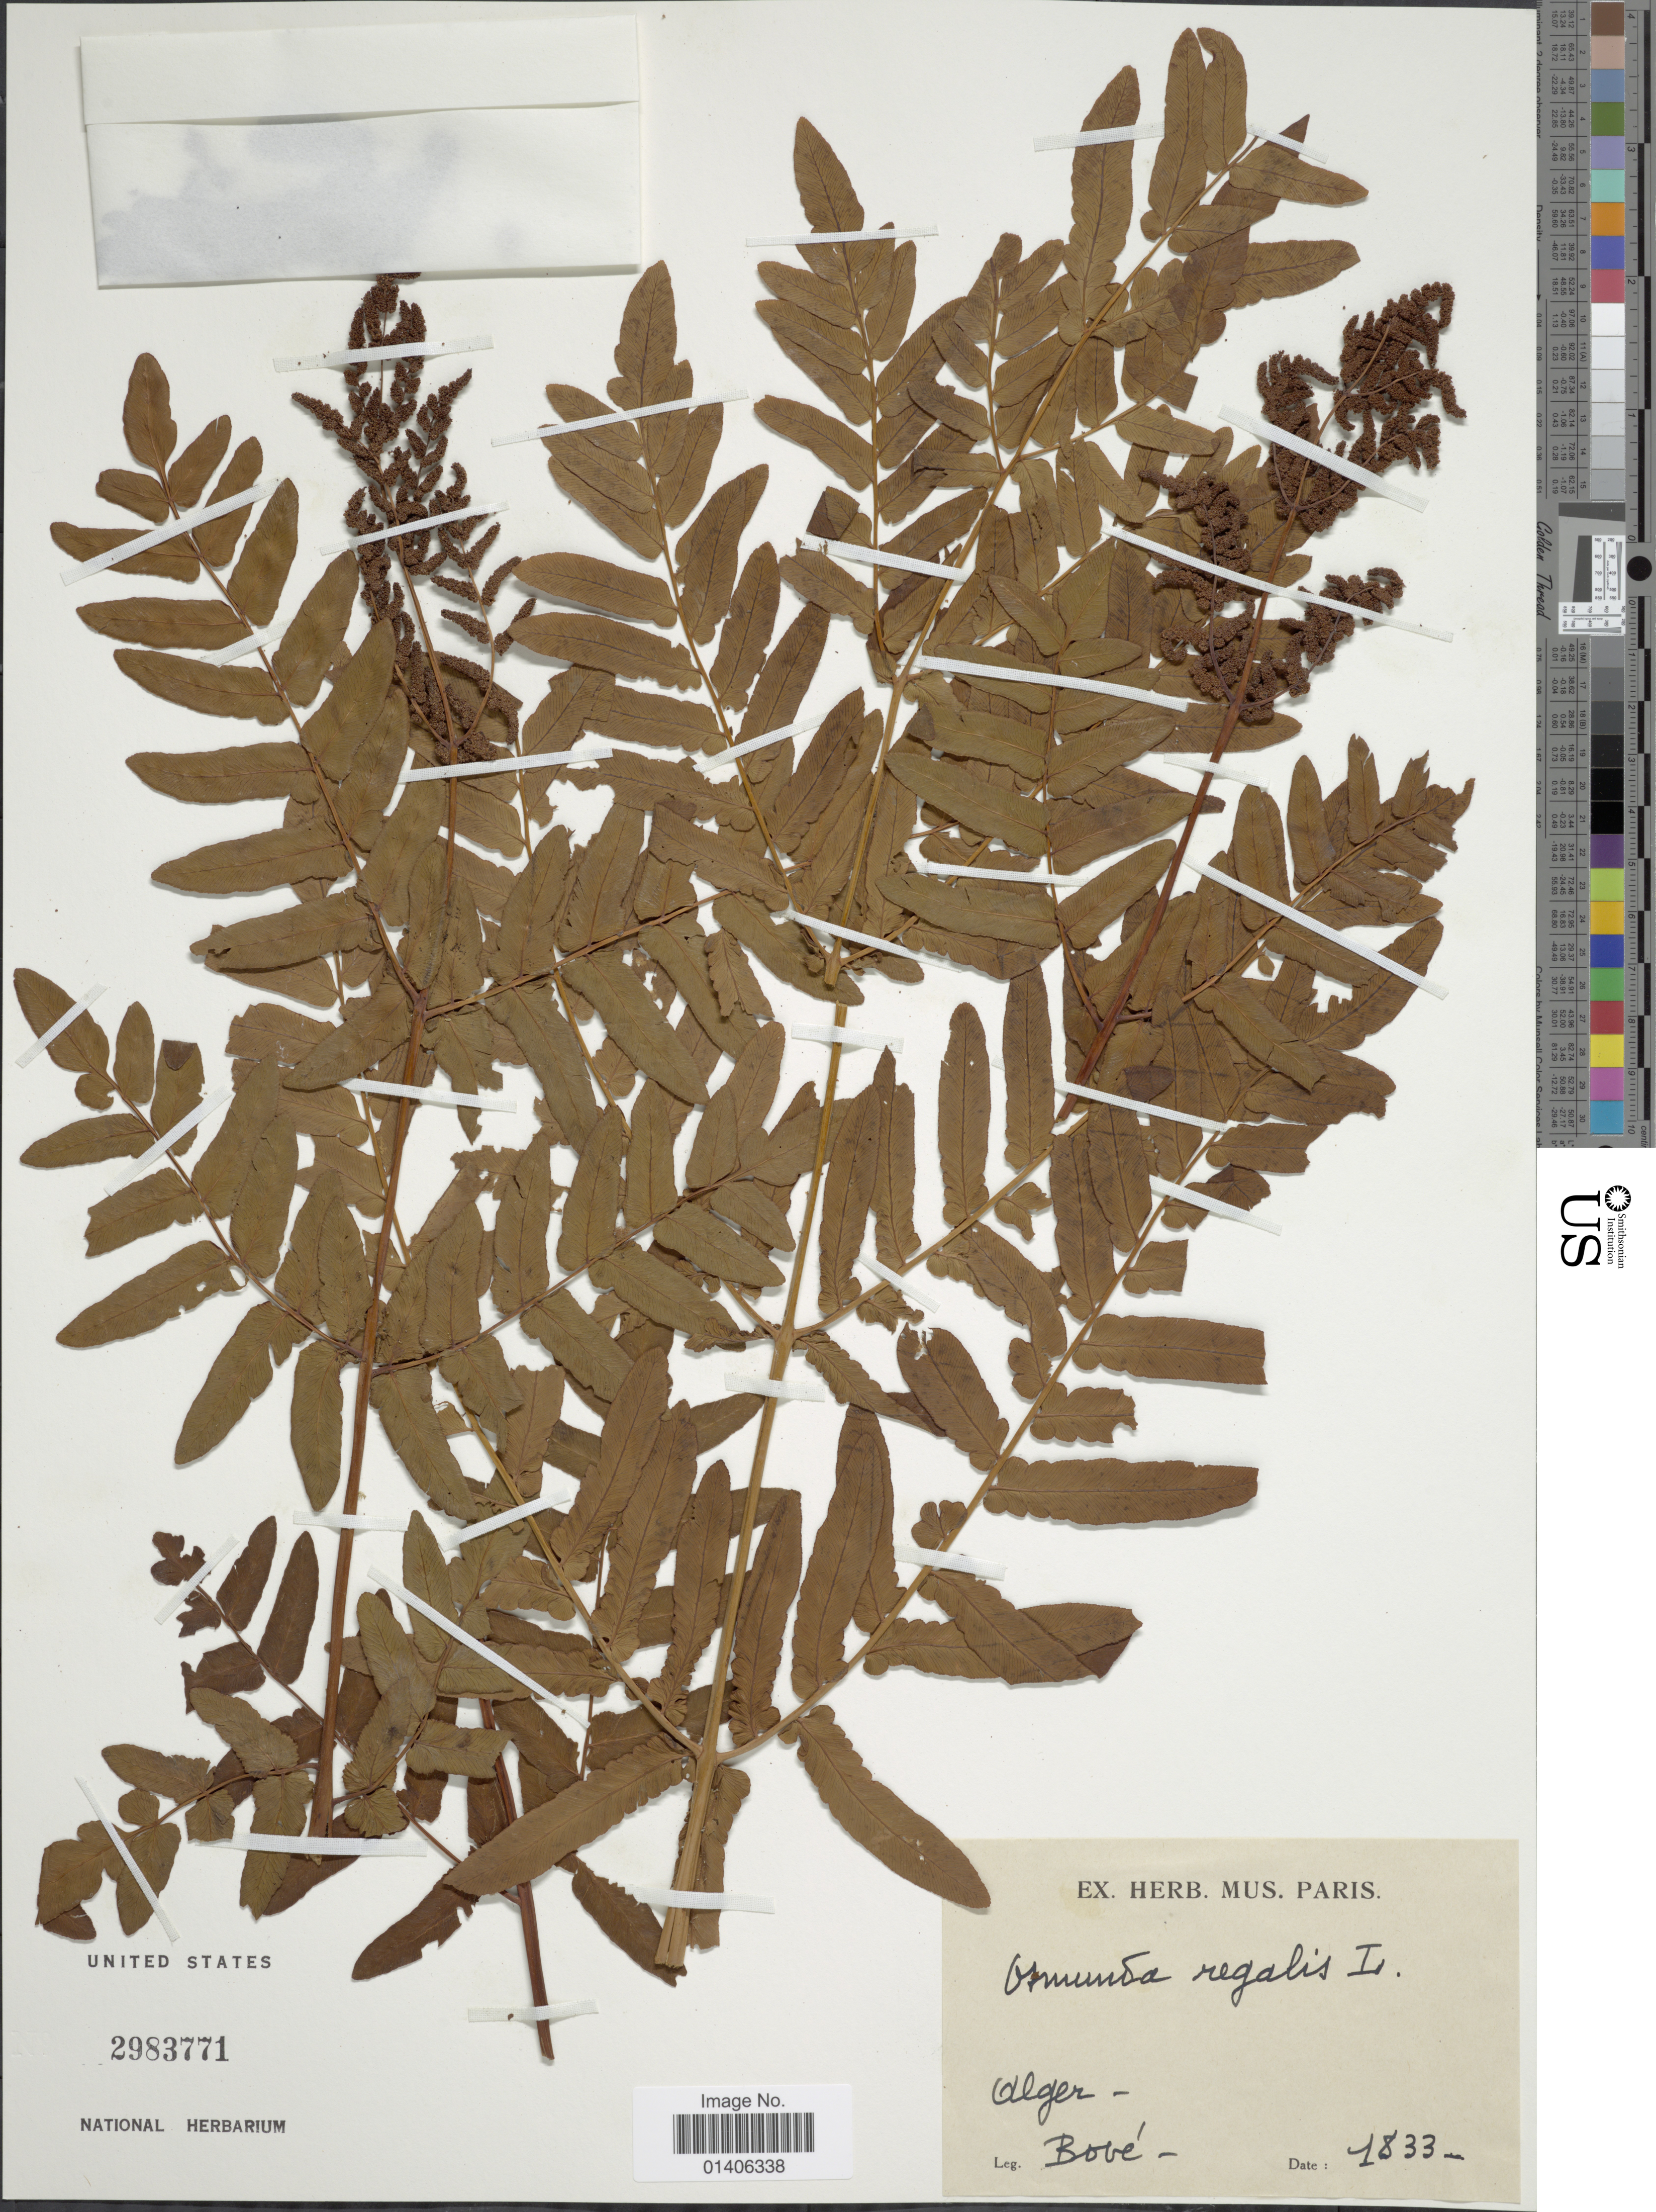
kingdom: Plantae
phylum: Tracheophyta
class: Polypodiopsida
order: Osmundales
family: Osmundaceae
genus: Osmunda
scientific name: Osmunda regalis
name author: L.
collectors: Bové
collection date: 1833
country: Algeria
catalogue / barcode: US 2983771